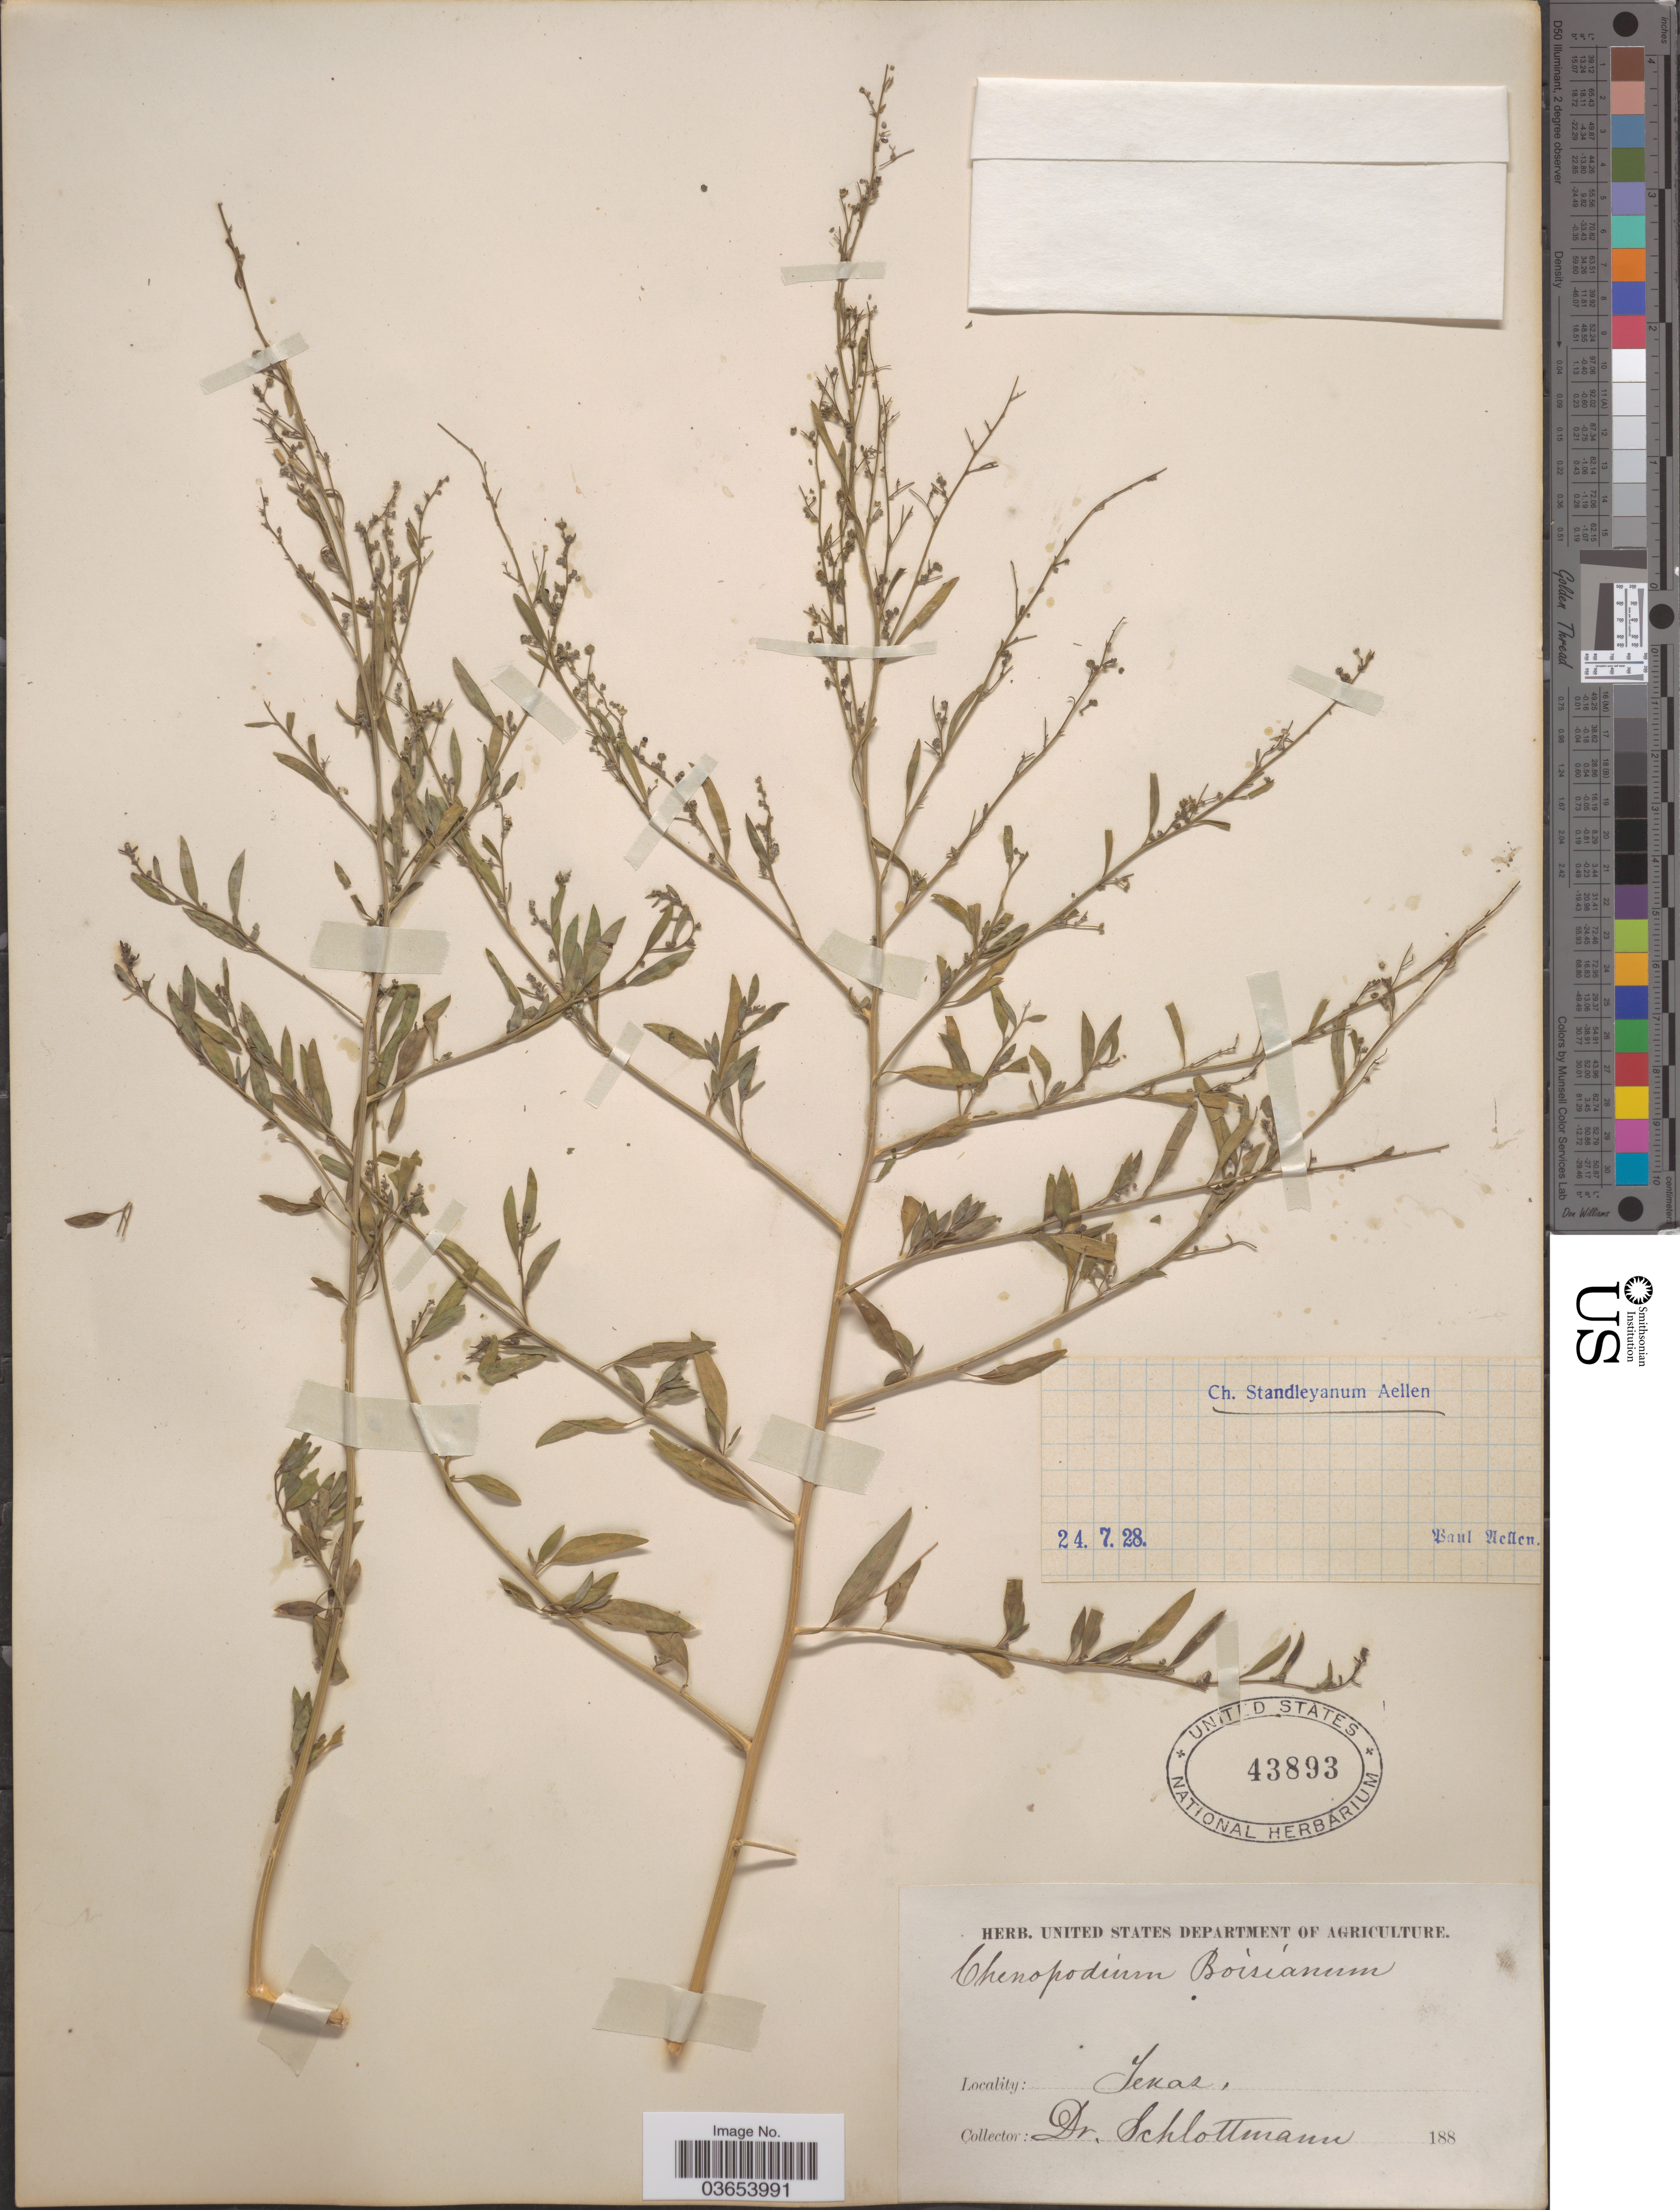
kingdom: Plantae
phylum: Tracheophyta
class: Magnoliopsida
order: Caryophyllales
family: Amaranthaceae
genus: Chenopodium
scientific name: Chenopodium standleyanum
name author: Aellen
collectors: -. Schlottmann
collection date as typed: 188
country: United States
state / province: Texas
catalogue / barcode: US 43893